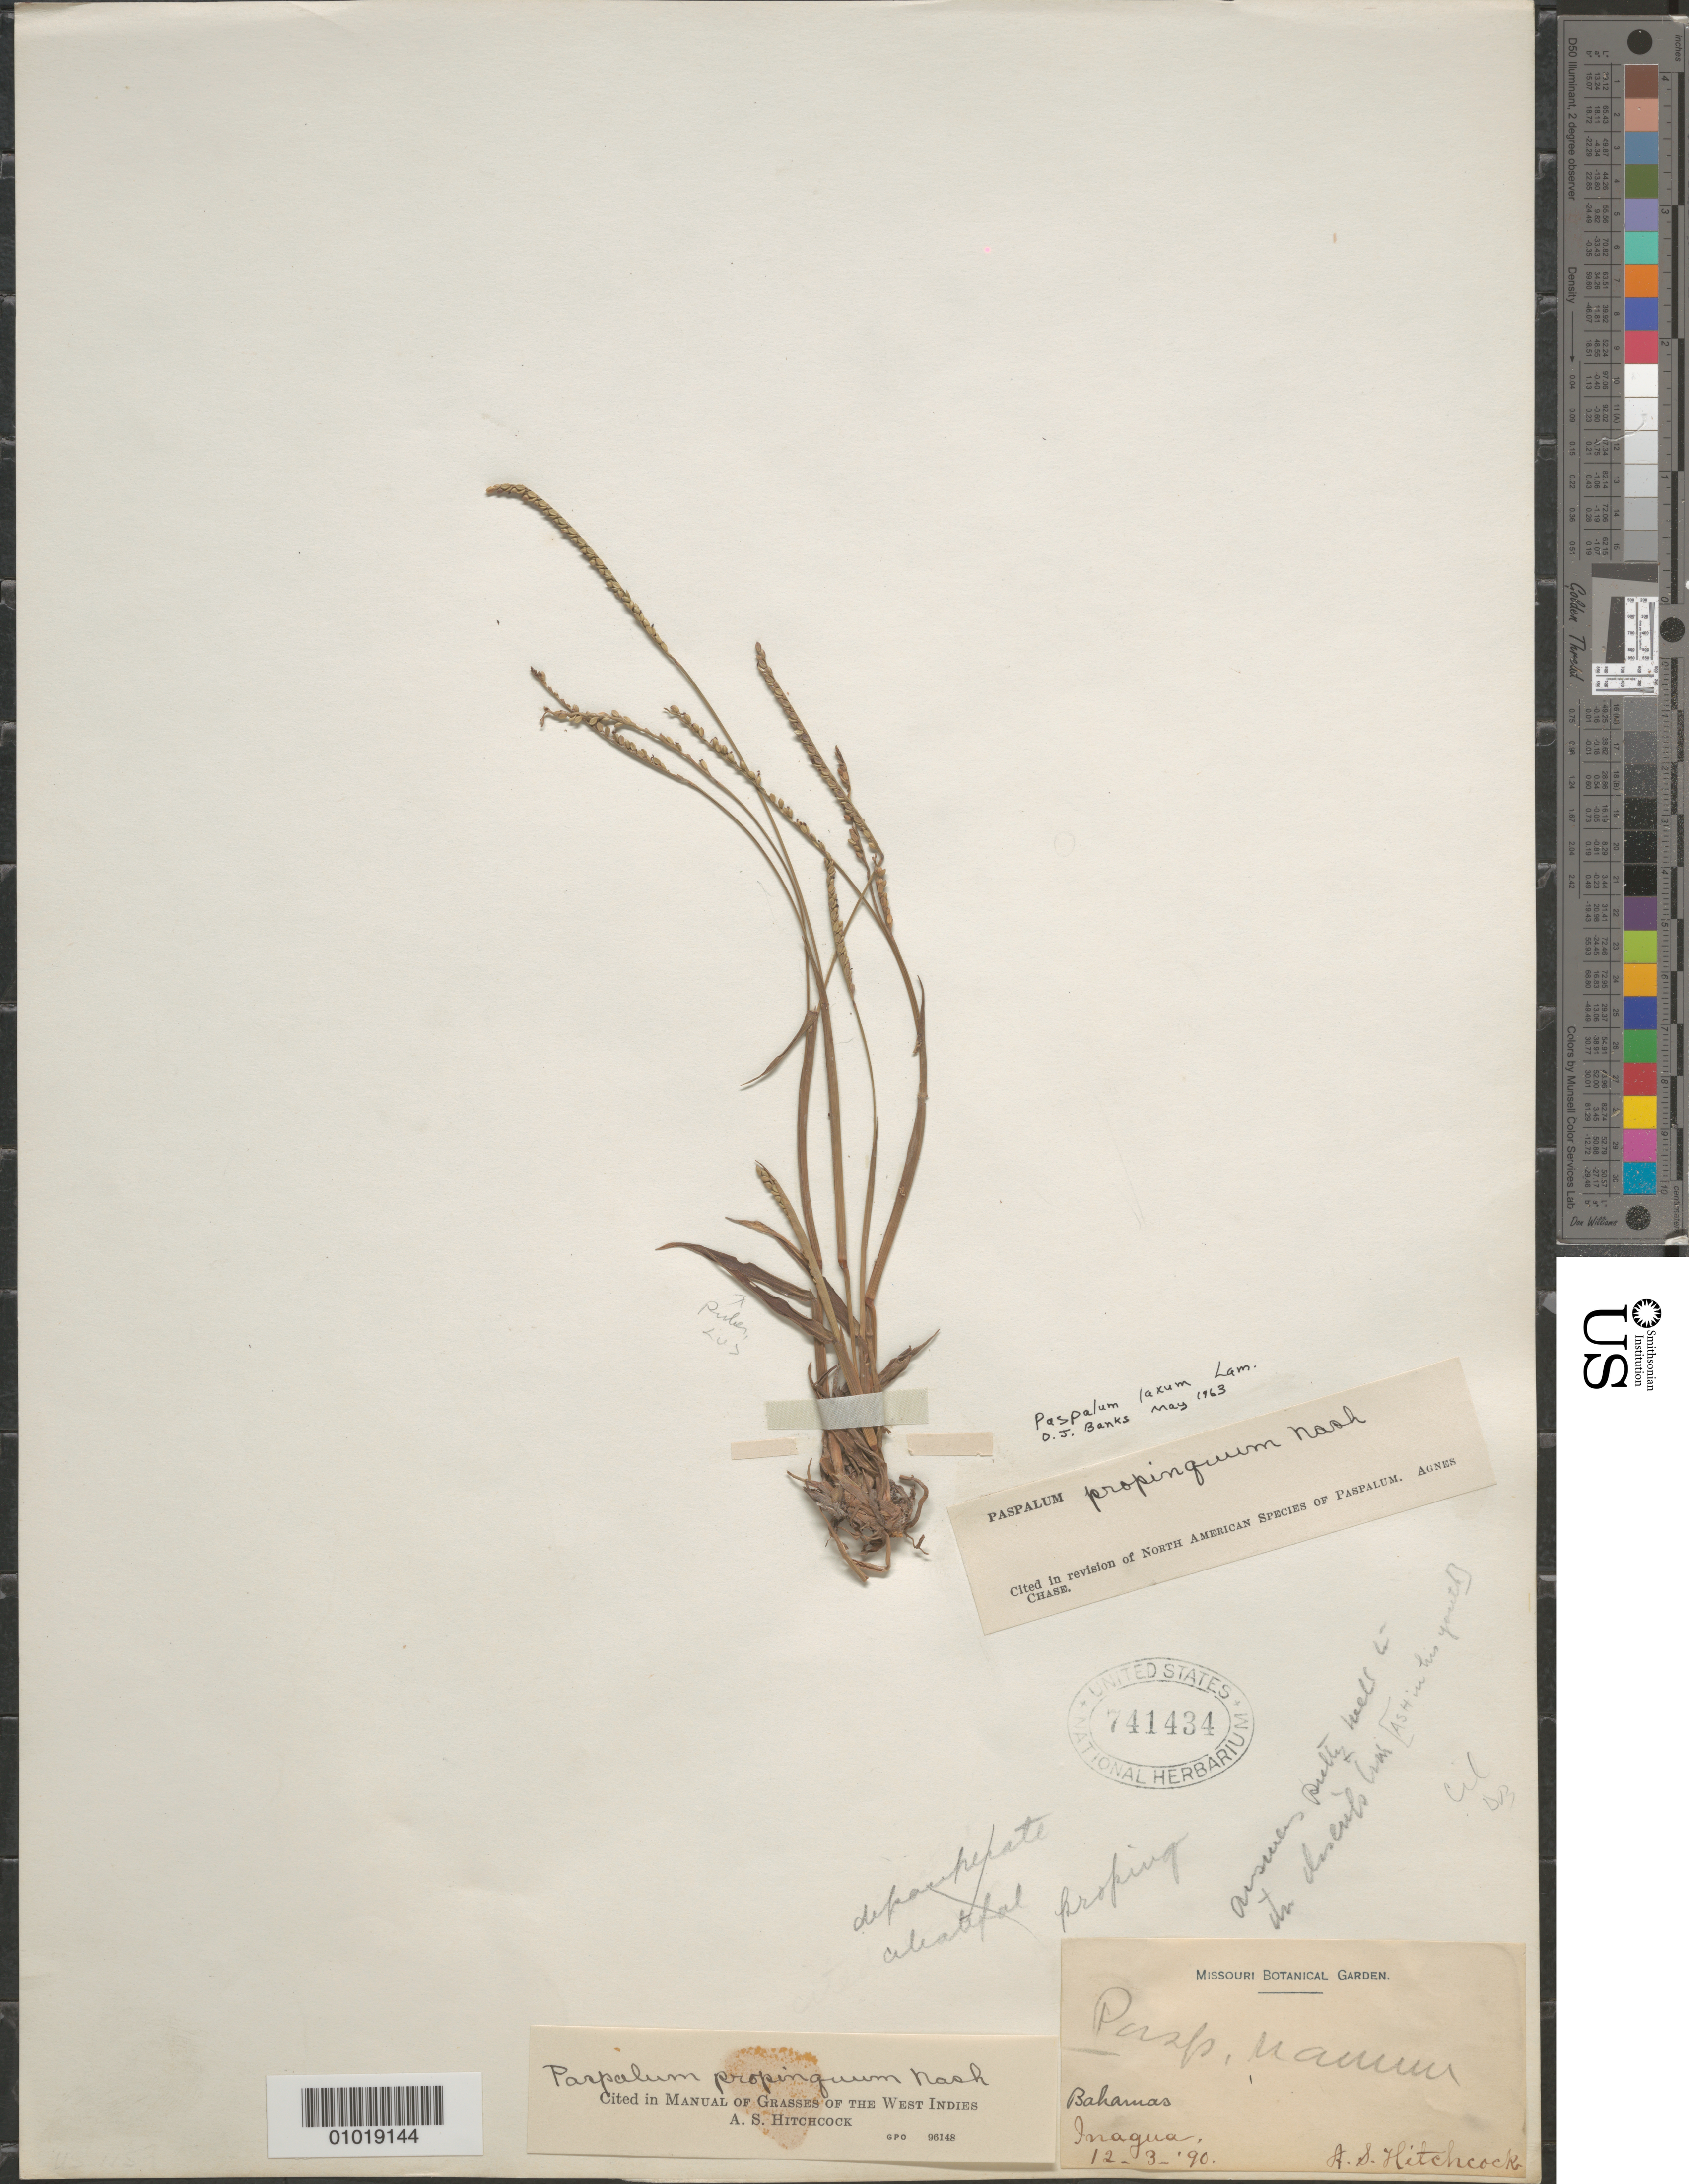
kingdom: Plantae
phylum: Tracheophyta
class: Liliopsida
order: Poales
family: Poaceae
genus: Paspalum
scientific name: Paspalum laxum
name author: Lam.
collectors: A. S. Hitchcock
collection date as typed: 12 Mar 1890 or 03 Dec 1890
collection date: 1890-03-12 or 1890-12-03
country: Bahamas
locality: Inagua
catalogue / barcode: US 741434